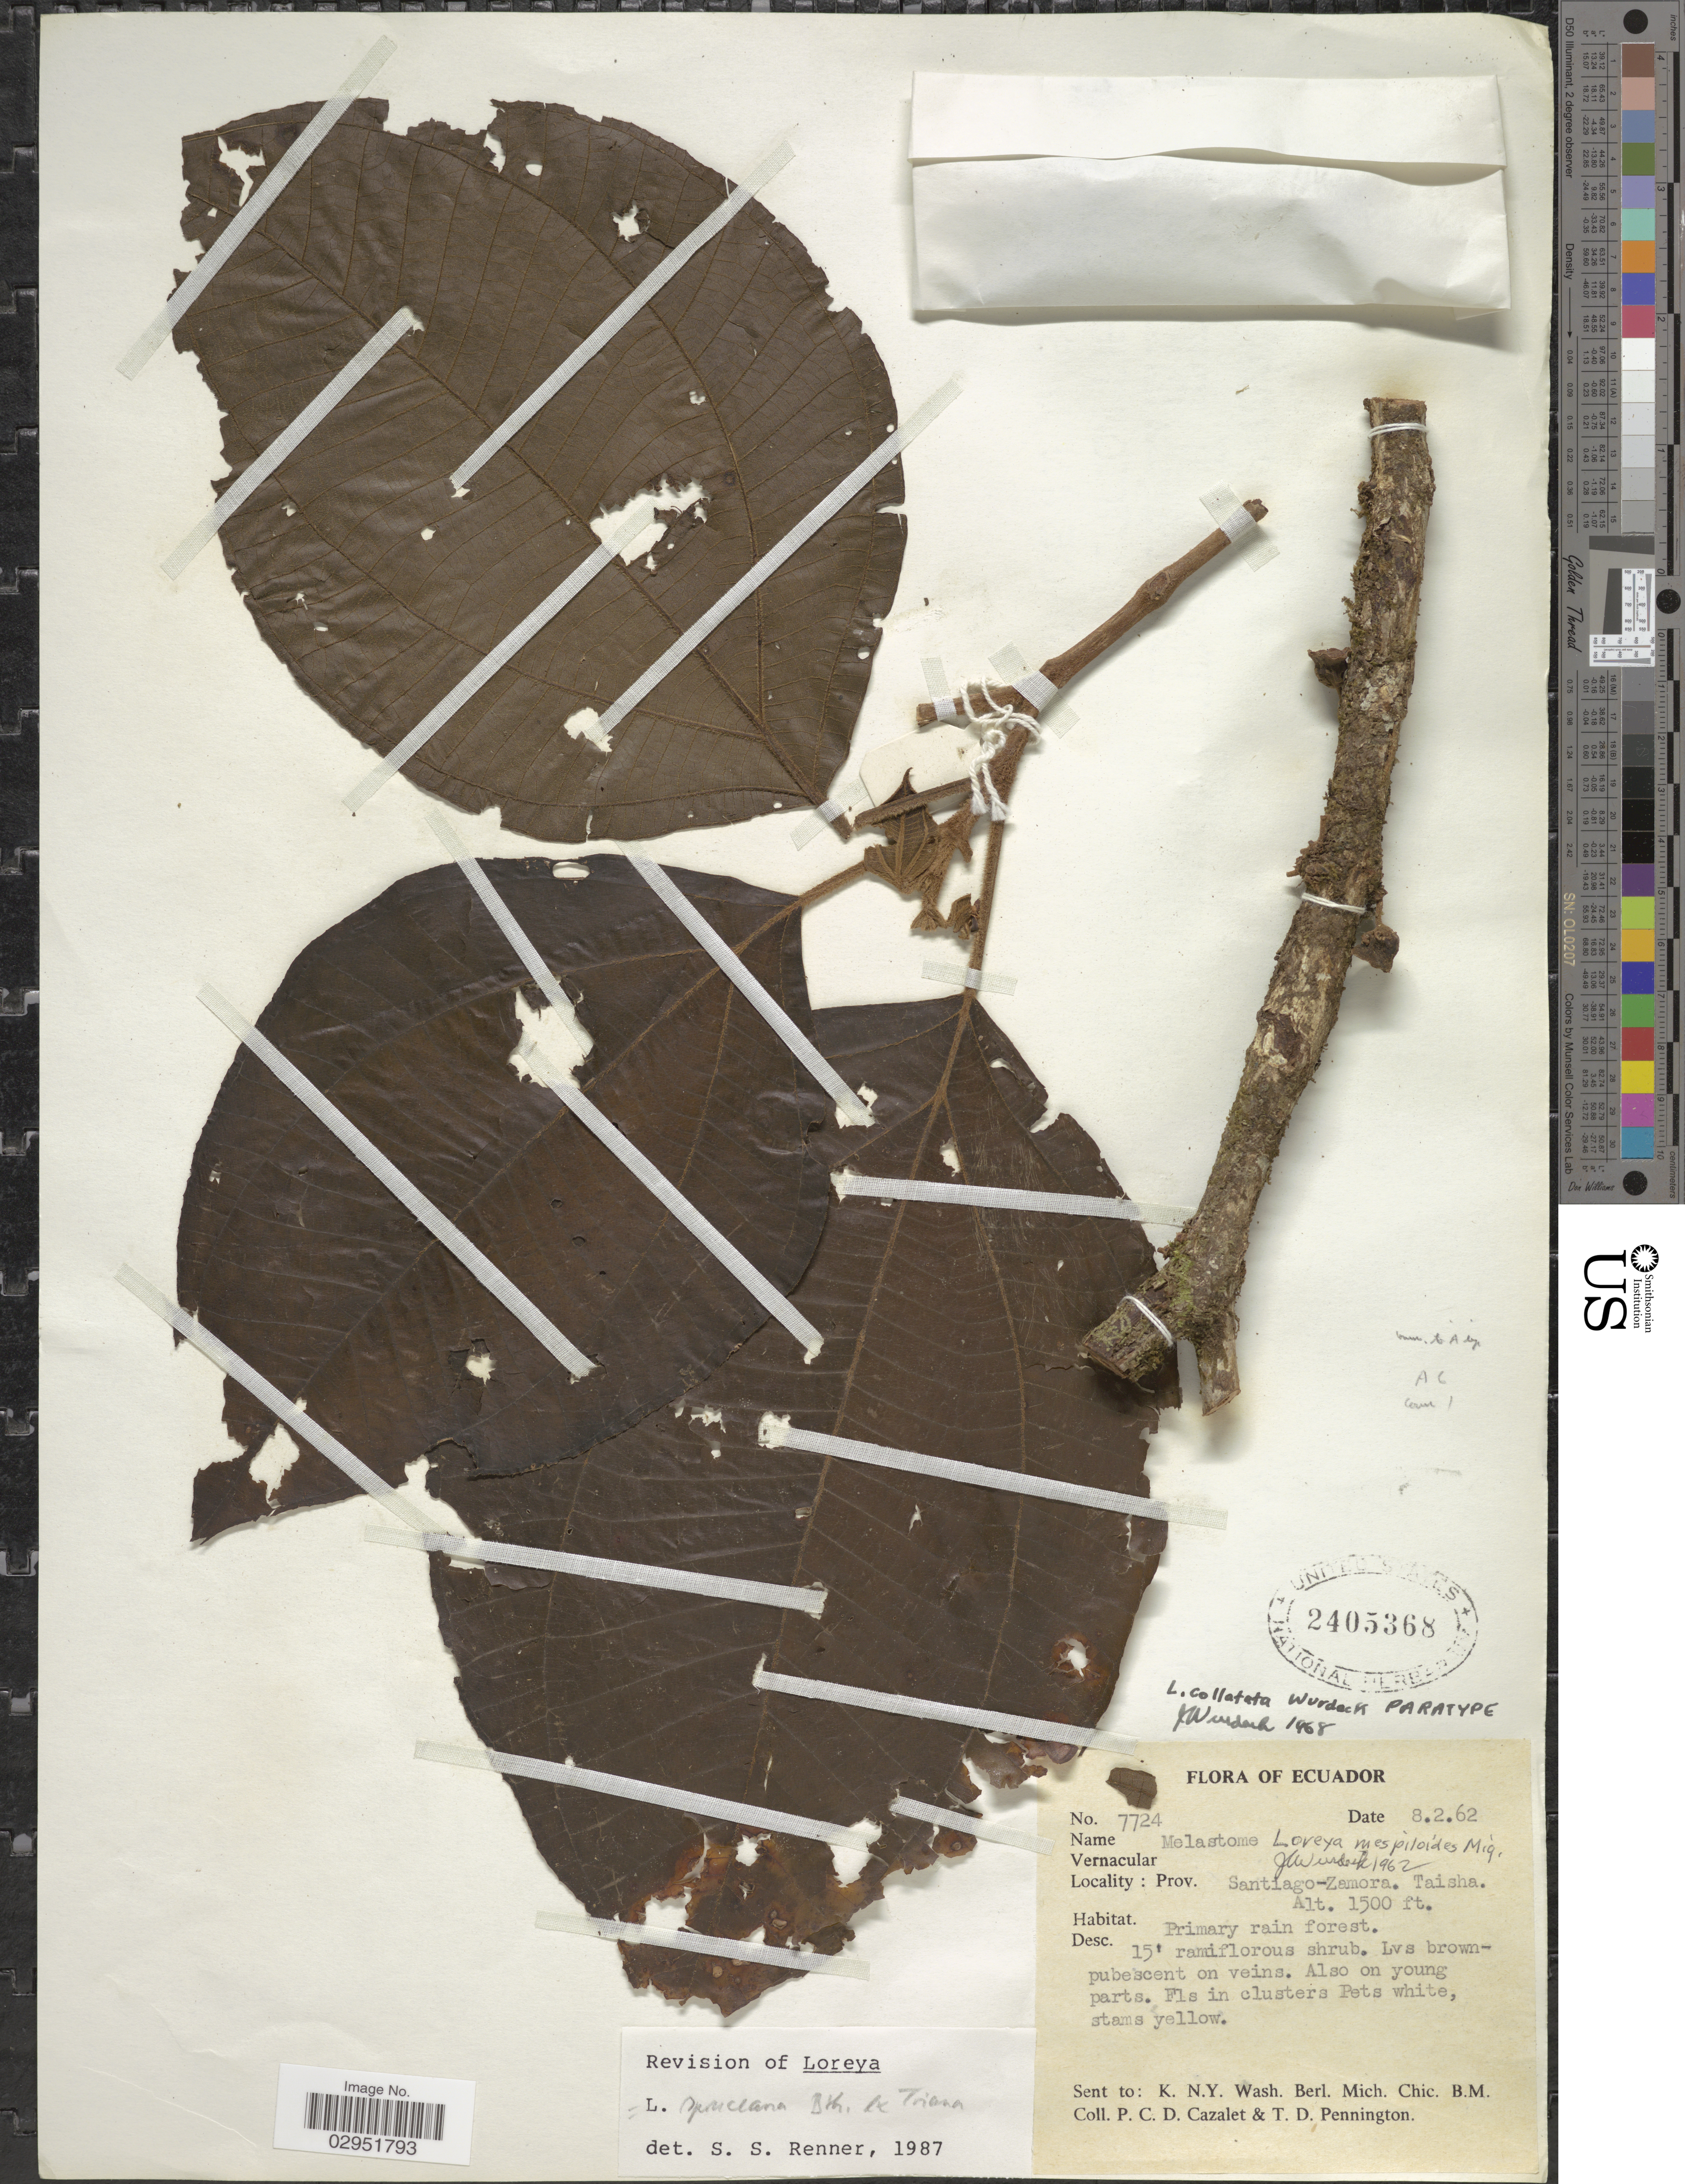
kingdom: Plantae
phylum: Tracheophyta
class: Magnoliopsida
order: Myrtales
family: Melastomataceae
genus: Bellucia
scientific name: Bellucia spruceana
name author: (Triana) J.F. Macbr.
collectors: P. C. D. Cazalet & T. D. Pennington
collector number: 7724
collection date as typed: Transcribed d/m/y: 8/2/62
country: Ecuador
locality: Prov. Santiago-Zamora. Taisha.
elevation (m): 457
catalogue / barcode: US 2405368